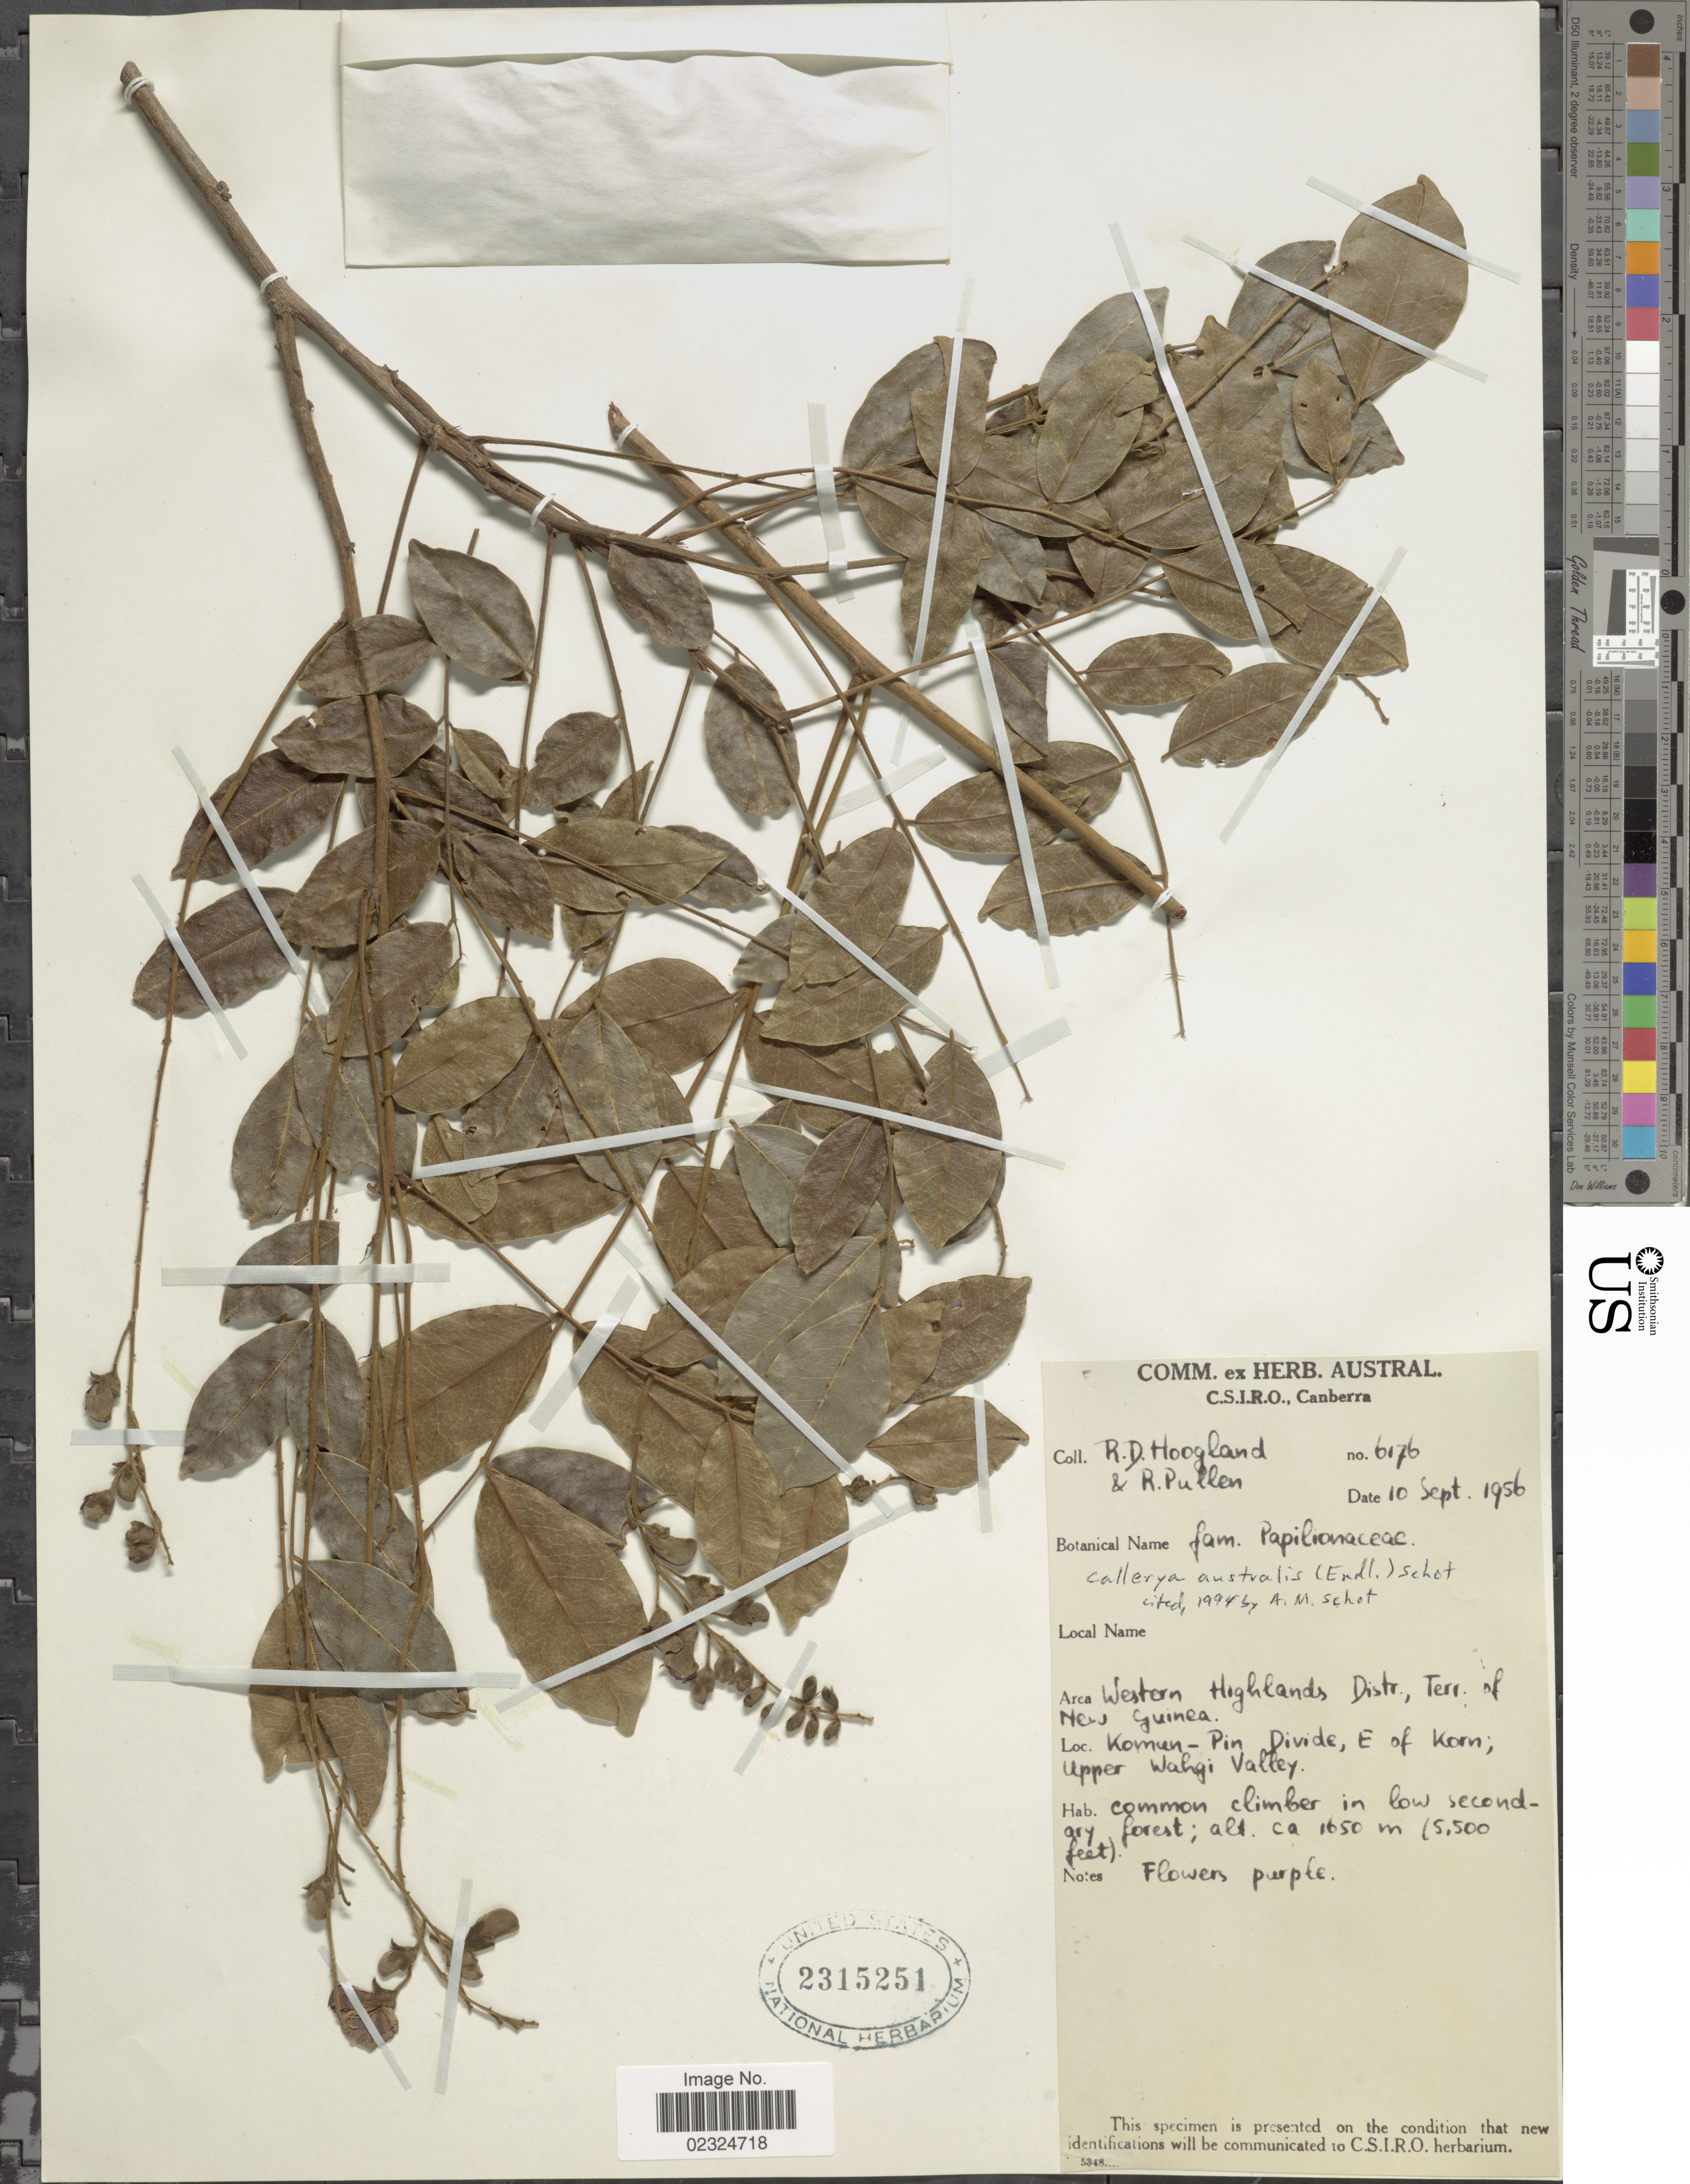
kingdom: Plantae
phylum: Tracheophyta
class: Magnoliopsida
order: Fabales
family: Fabaceae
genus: Austrocallerya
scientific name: Austrocallerya australis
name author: (Endl.) J. Compton & Schrire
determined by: Strong, Mark T., (BOT), Smithsonian Institution - National Museum of Natural History (UNITED STATES)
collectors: R. D. Hoogland & R. Pullen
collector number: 6176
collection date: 1956-09-10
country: Papua New Guinea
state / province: Western Highlands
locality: Distr. Terr. of New Guinea. Lomun-Pin, Divide, E of Kom, Upper Wahgi Valley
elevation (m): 1650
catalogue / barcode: US 2315251